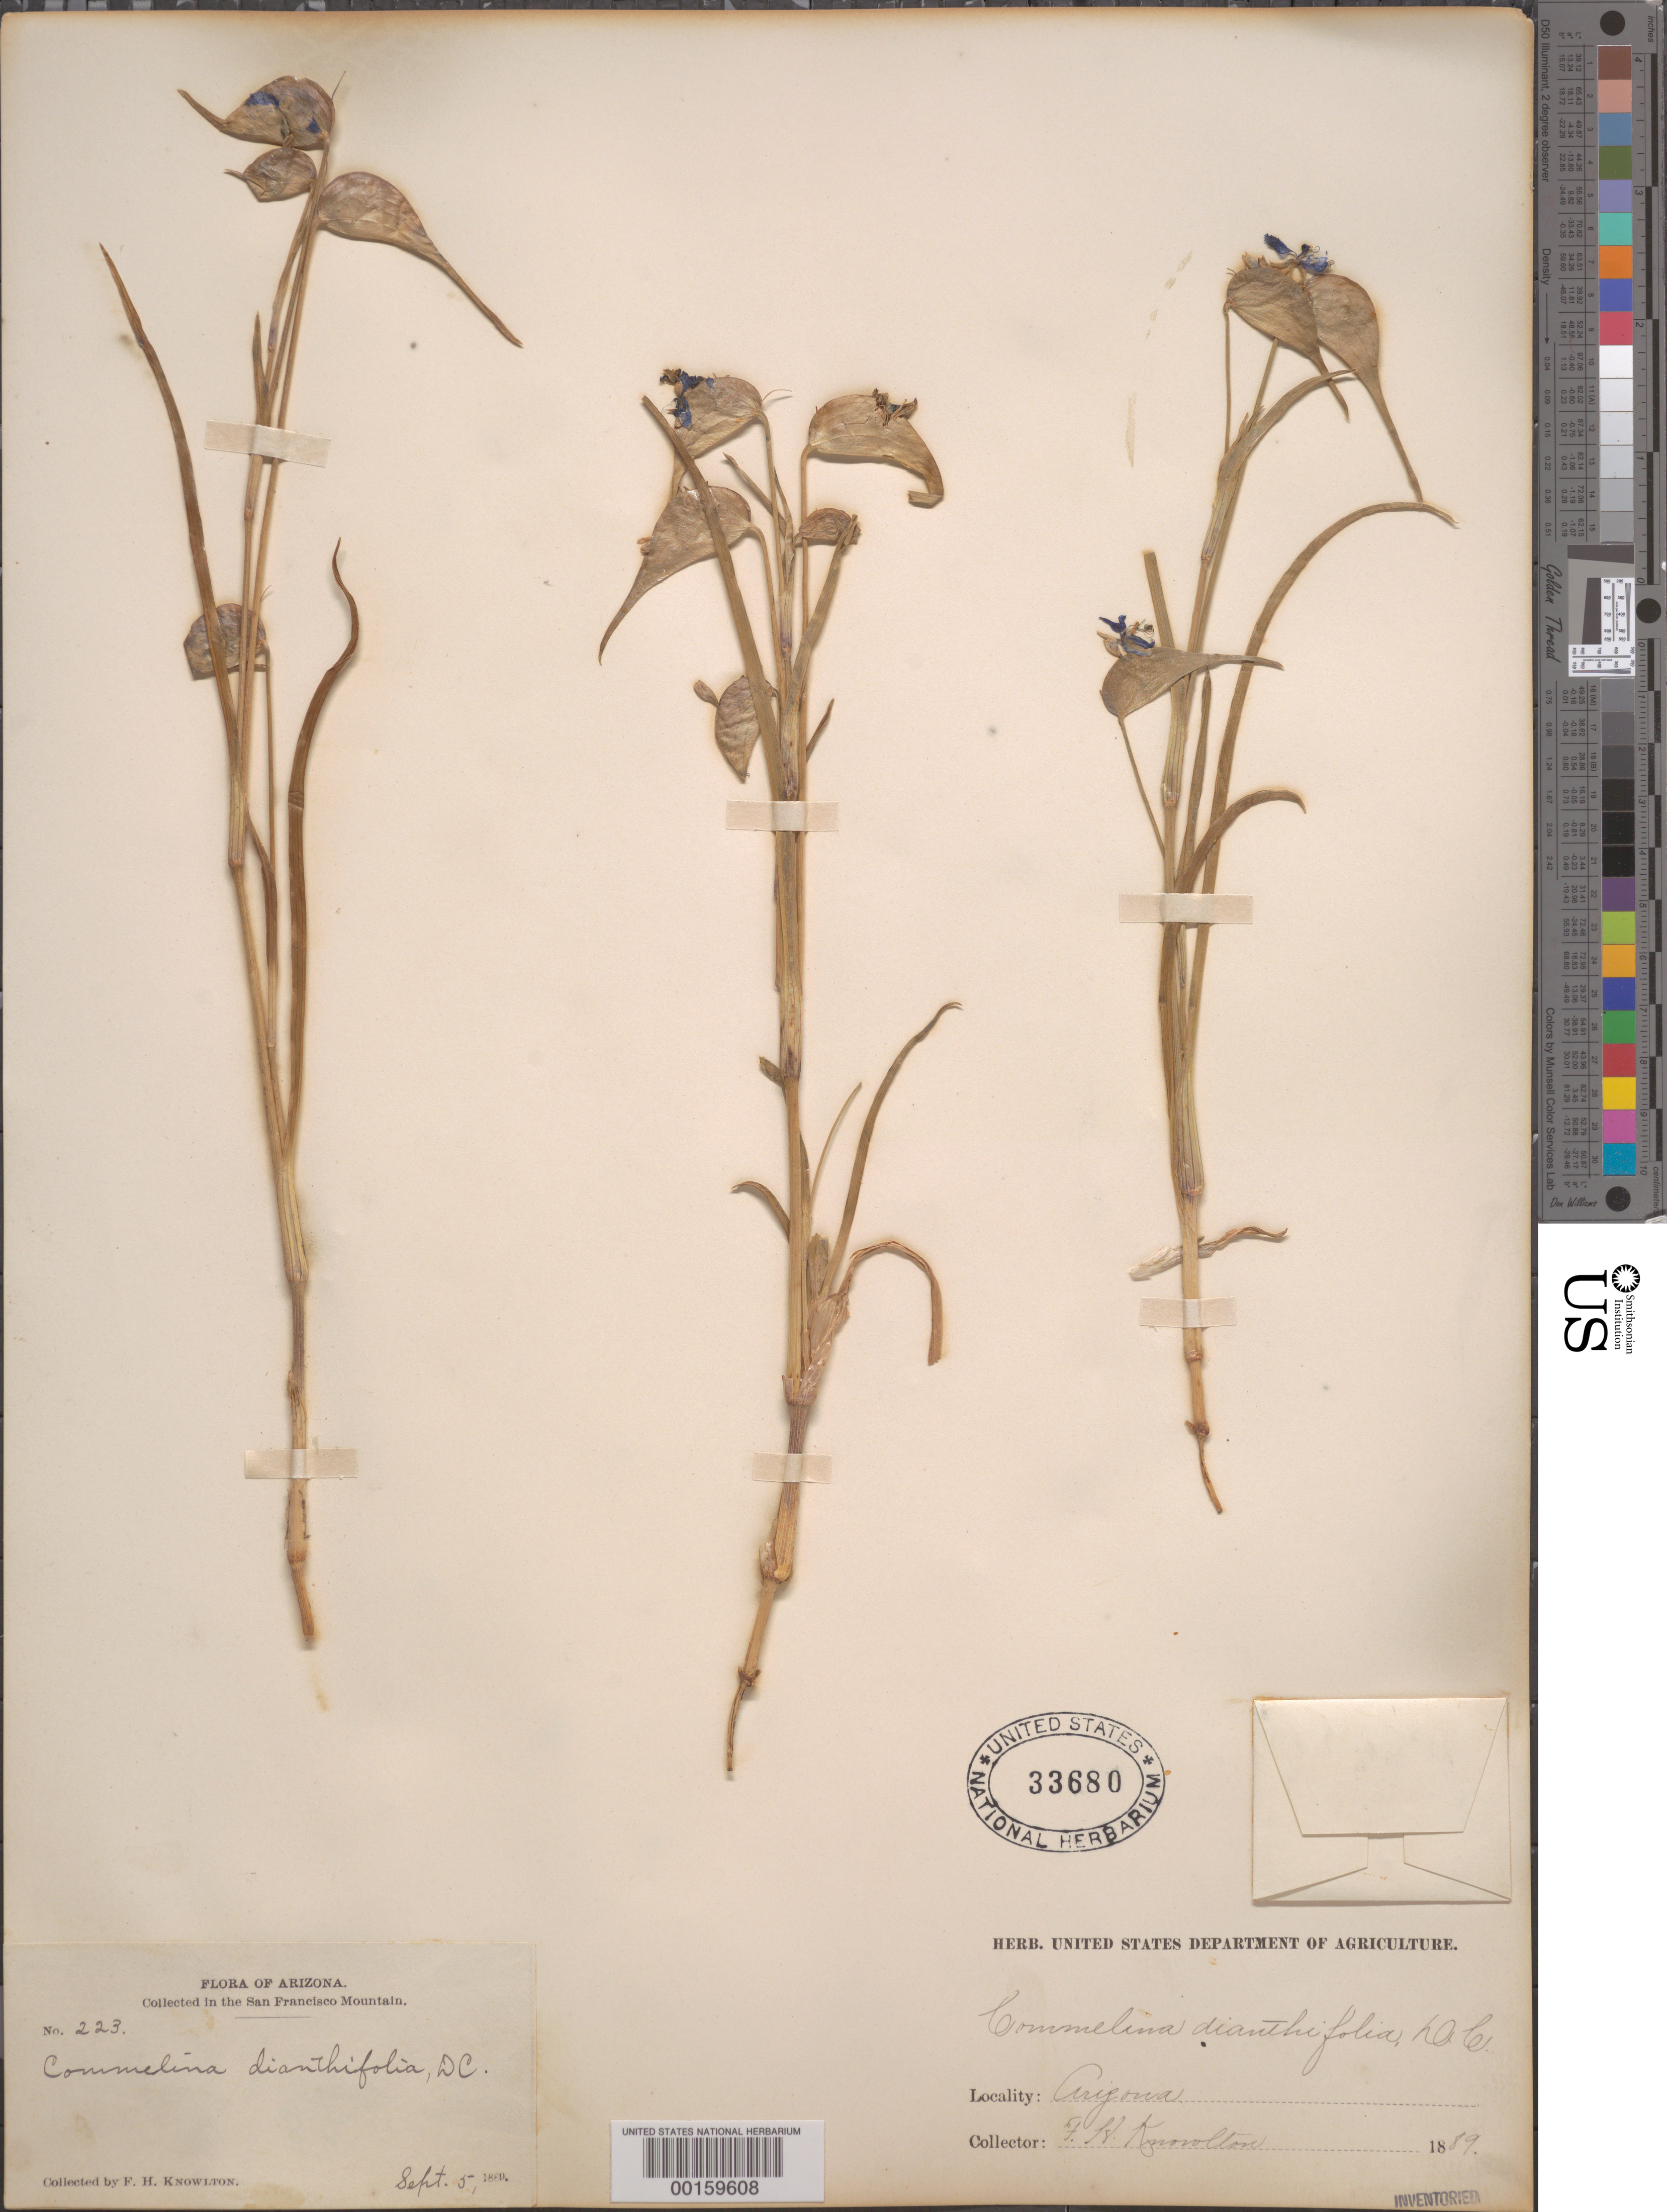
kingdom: Plantae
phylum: Tracheophyta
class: Liliopsida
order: Commelinales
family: Commelinaceae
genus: Commelina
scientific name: Commelina dianthifolia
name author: Redouté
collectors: F. H. Knowlton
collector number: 223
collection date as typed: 05 Sep 1889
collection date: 1889-09-05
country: United States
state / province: Arizona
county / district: Coconino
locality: San francisco mt.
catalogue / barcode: US 33680